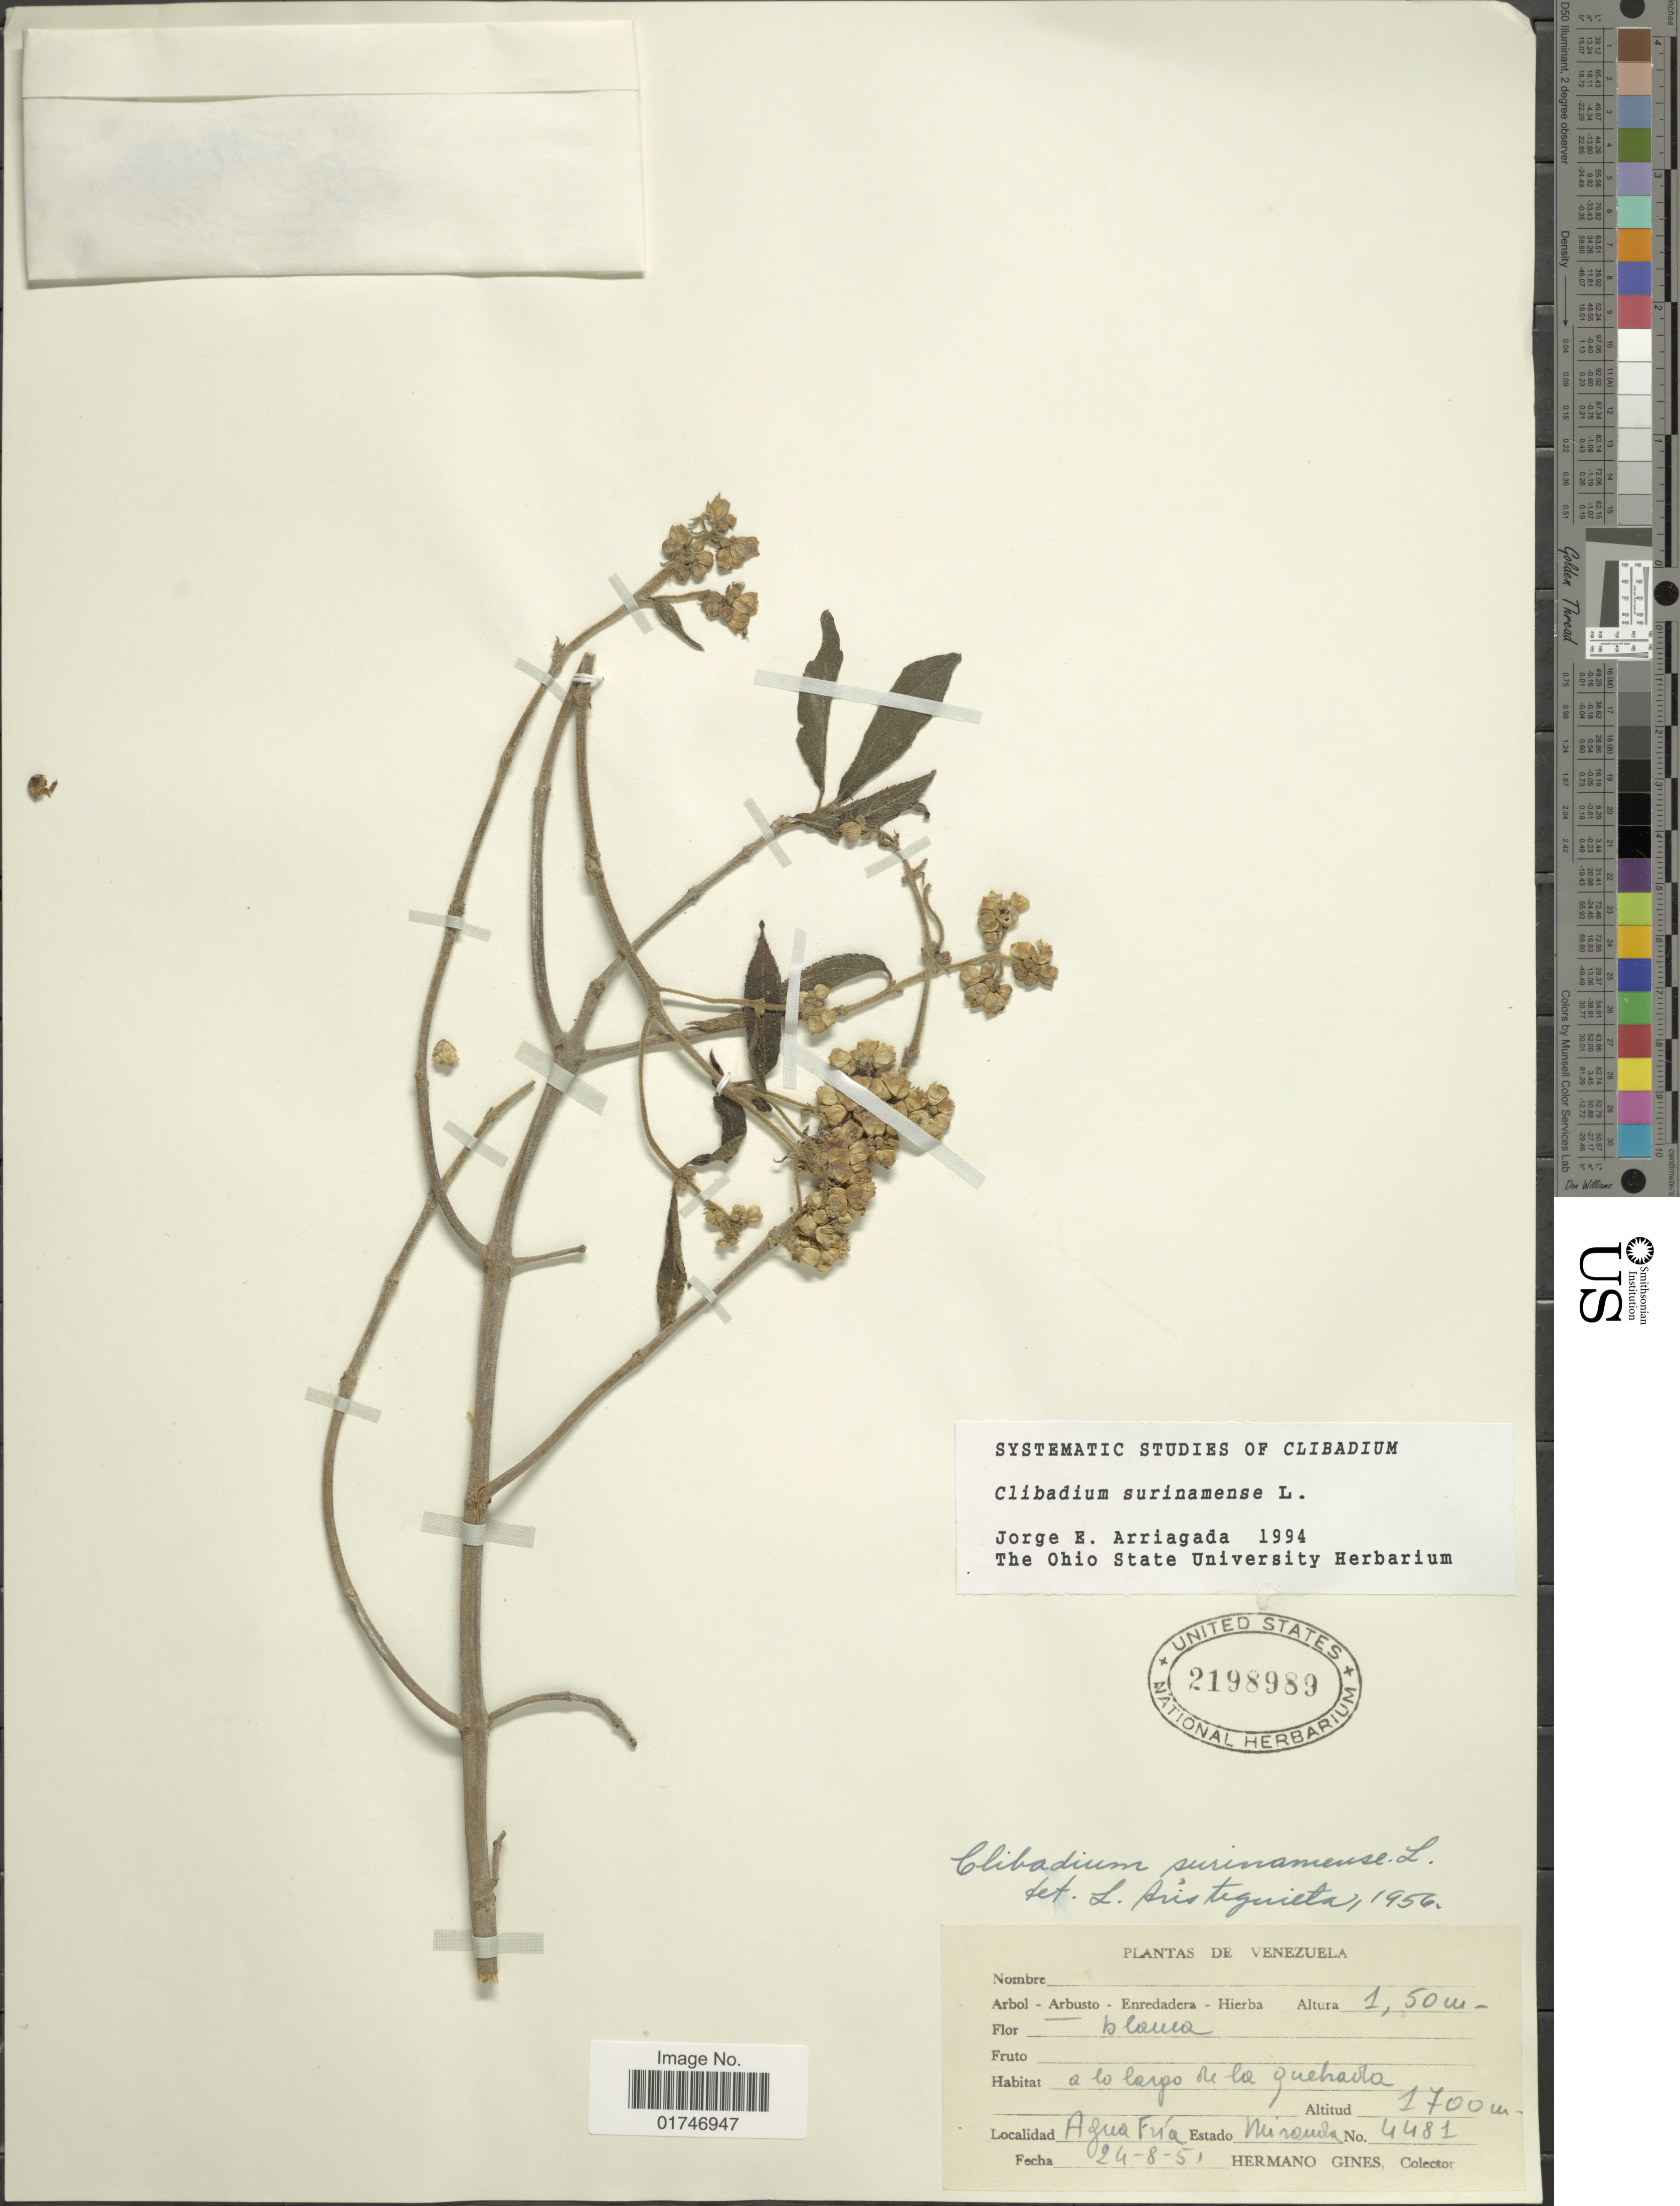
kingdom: Plantae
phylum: Tracheophyta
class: Magnoliopsida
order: Asterales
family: Asteraceae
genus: Clibadium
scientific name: Clibadium surinamense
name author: L.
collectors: Bro. Gines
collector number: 4481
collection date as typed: Transcribed d/m/y: 24/8/51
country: Venezuela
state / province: Miranda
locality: Agua Fuá.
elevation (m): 1700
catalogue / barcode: US 2198989